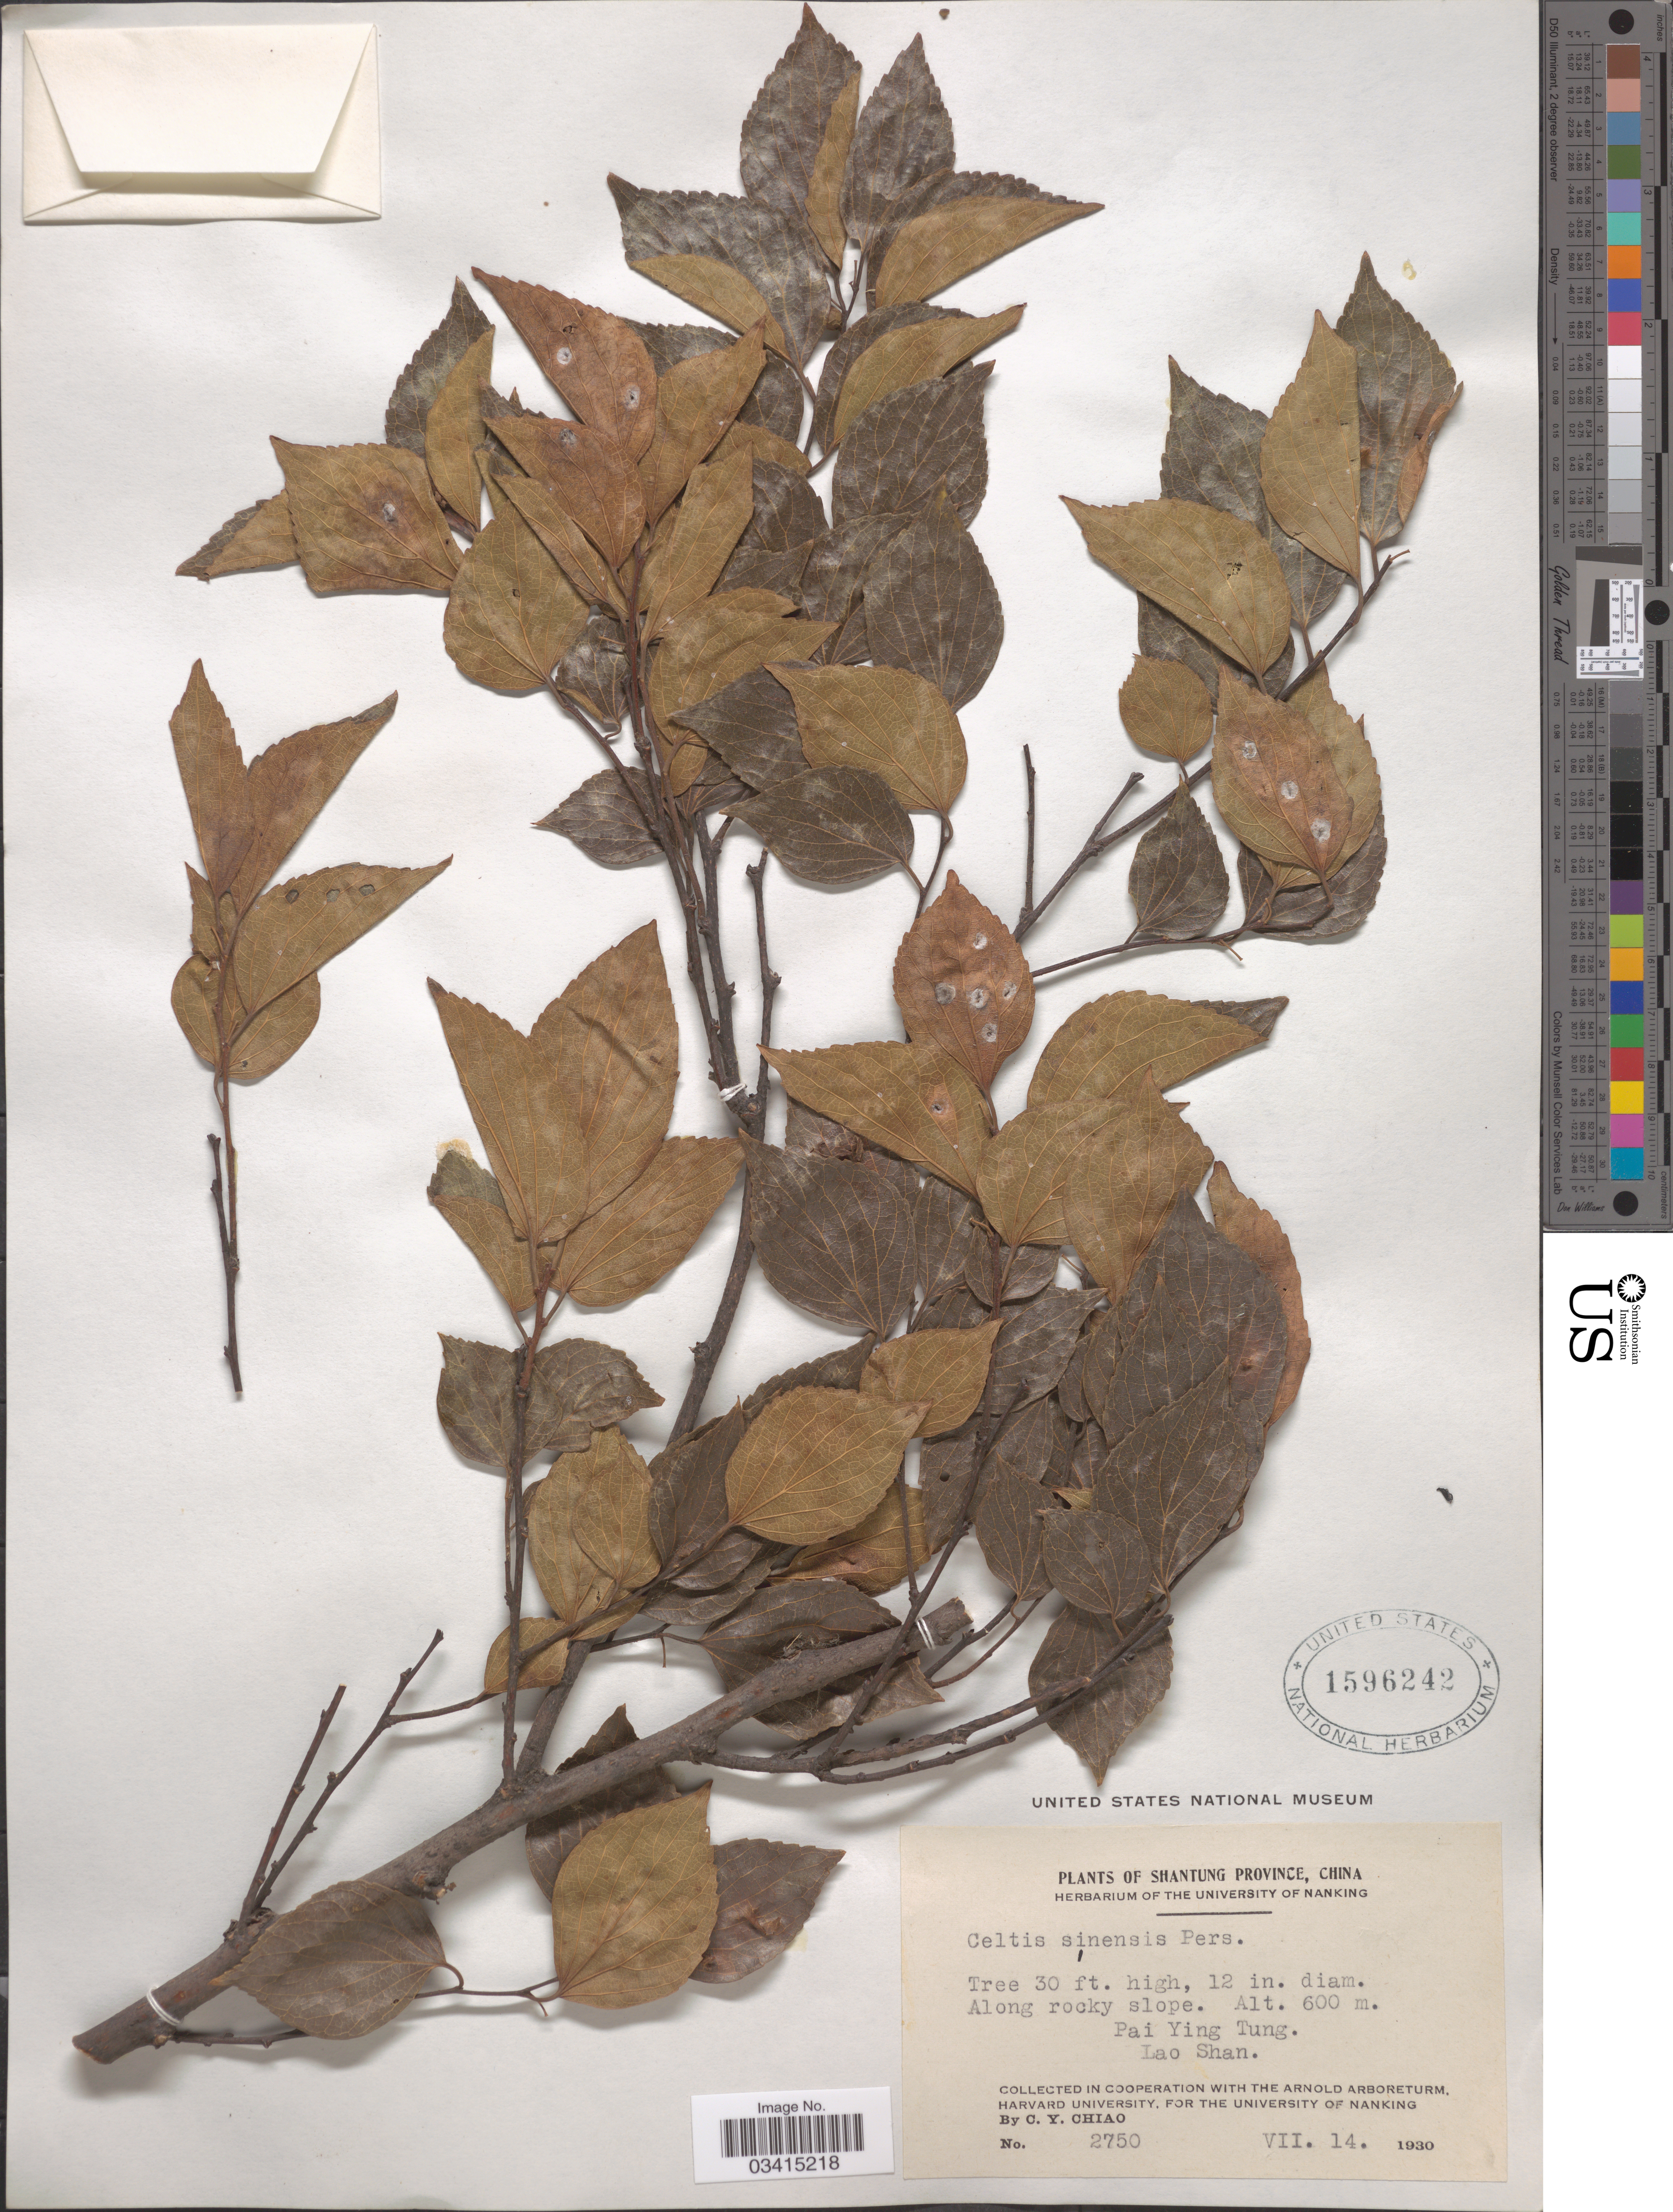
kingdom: Plantae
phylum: Tracheophyta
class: Magnoliopsida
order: Rosales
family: Cannabaceae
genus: Celtis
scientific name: Celtis sinensis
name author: Pers.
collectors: C. Y. Chiao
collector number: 2750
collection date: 1930-07-14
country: China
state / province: Shandong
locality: Shantung Province. Pai Ying Tung. Lao Shan.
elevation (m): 600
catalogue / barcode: US 1596242